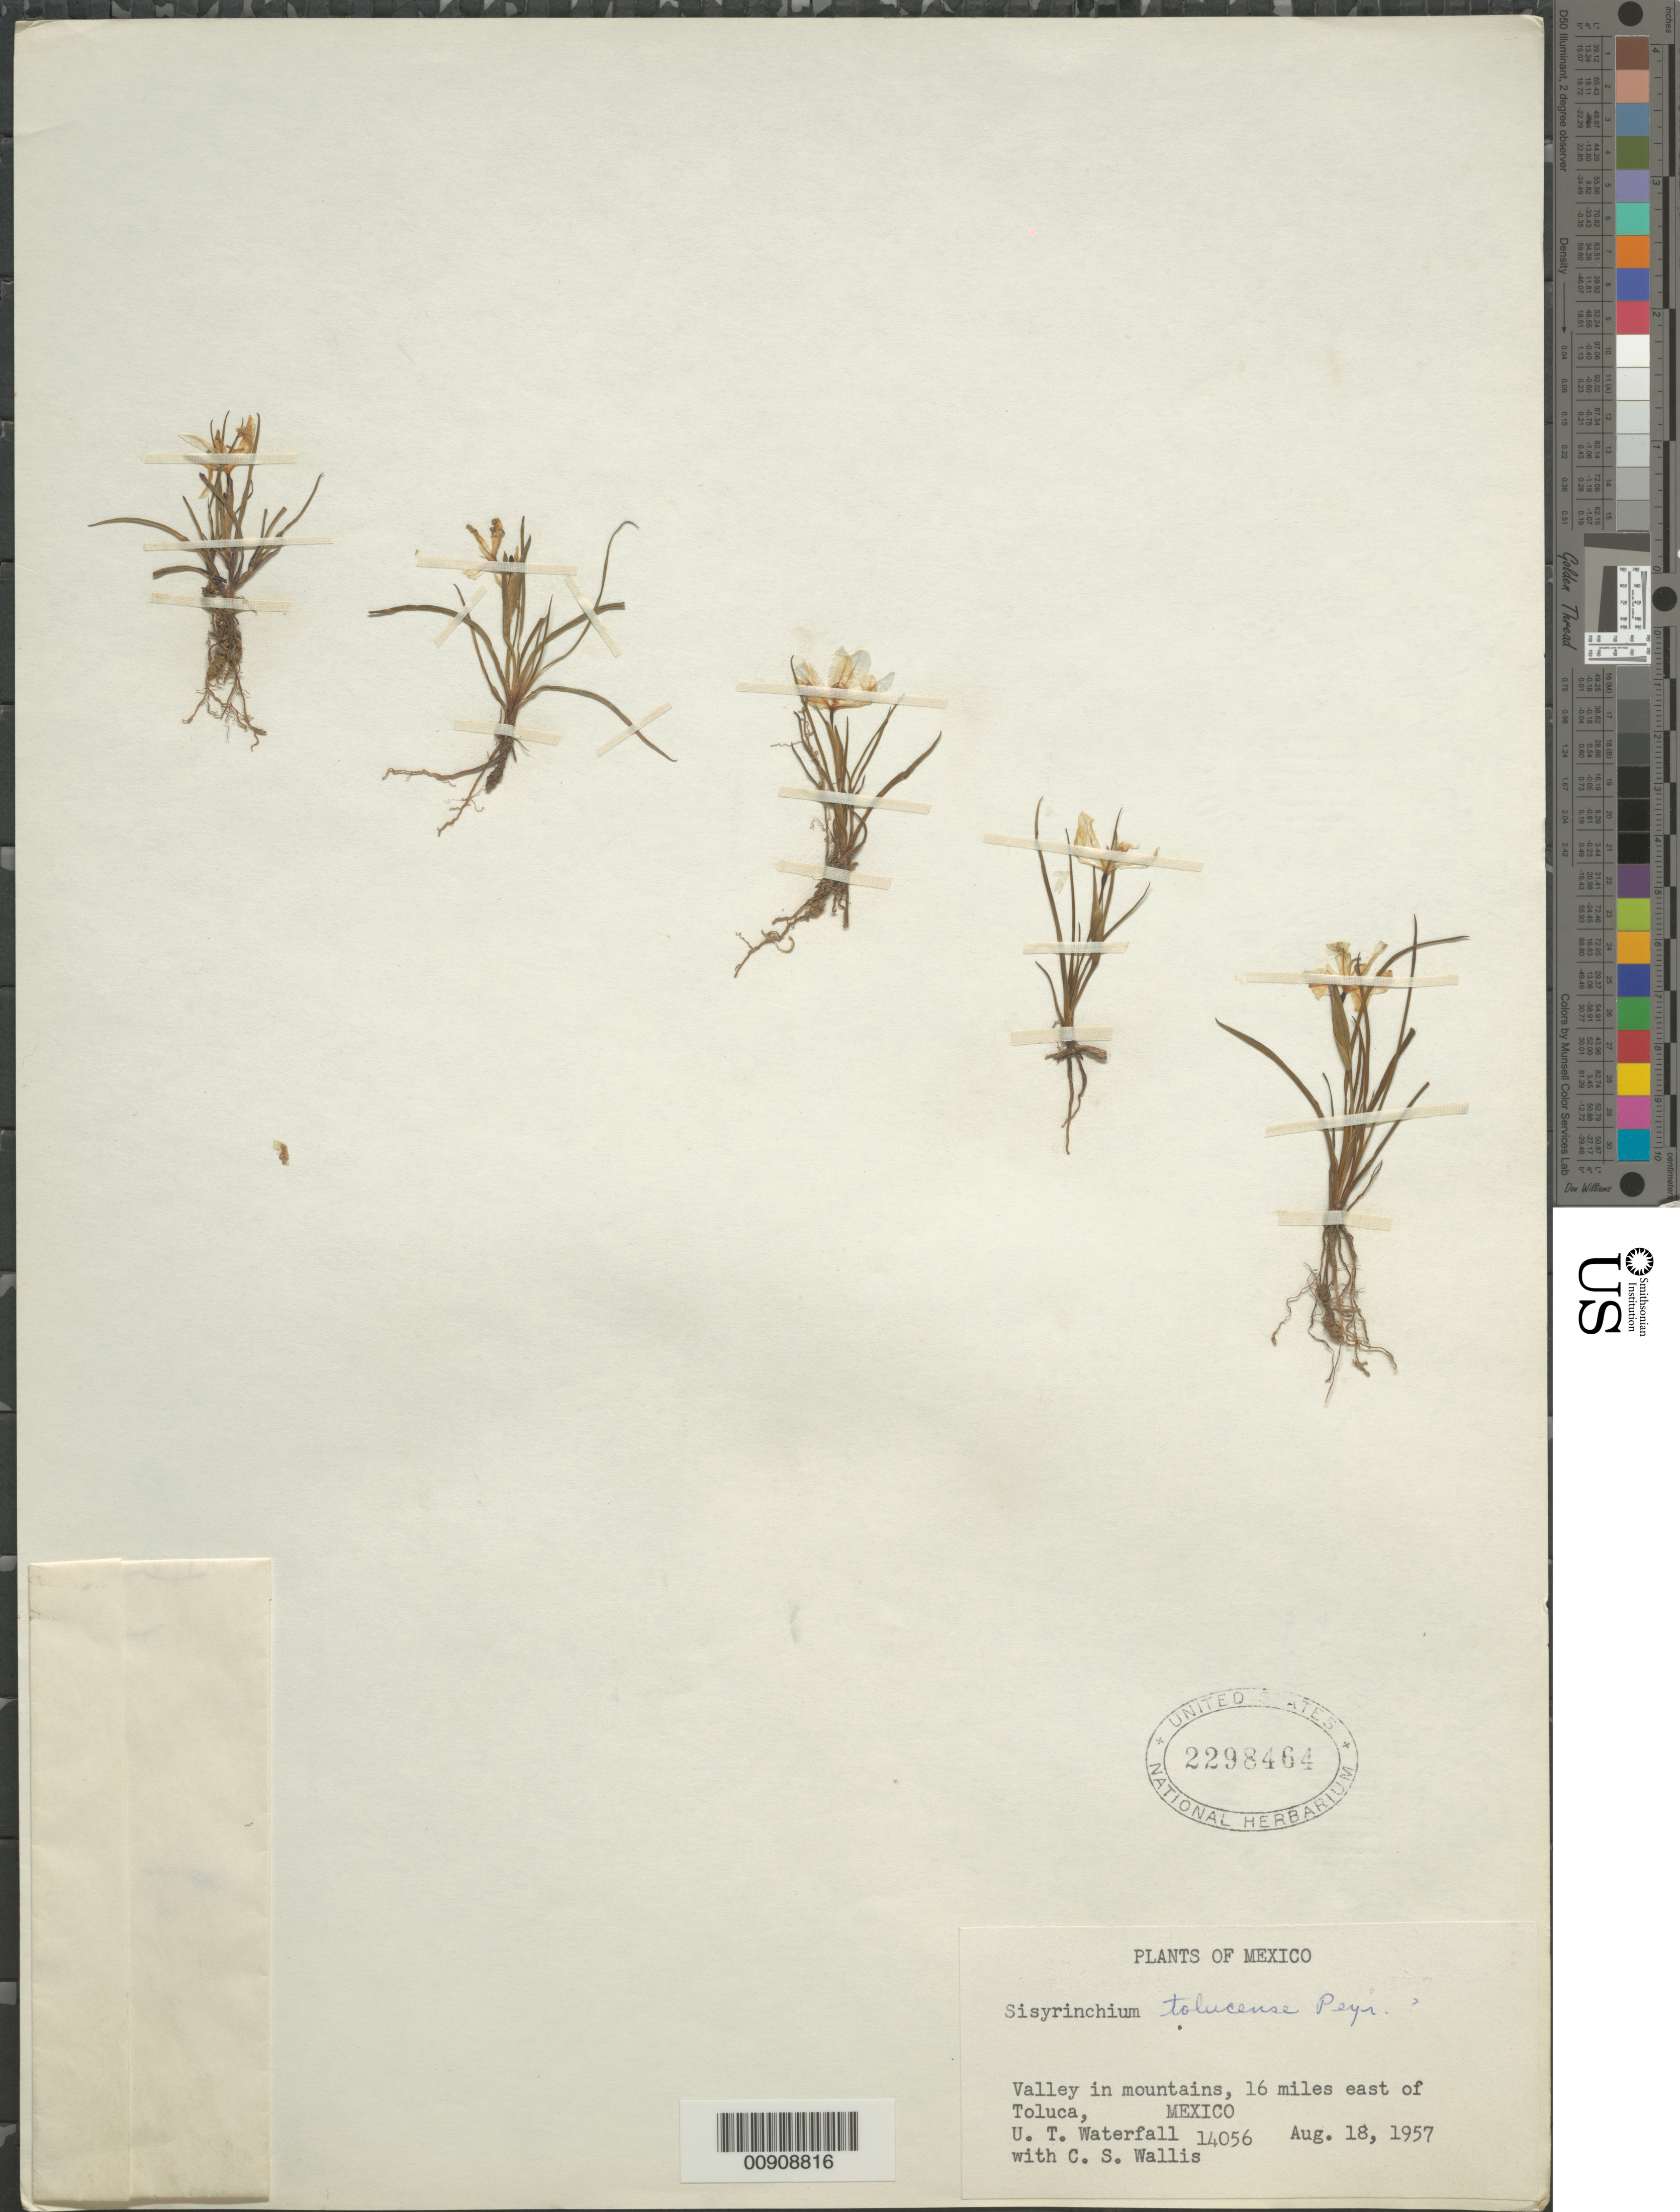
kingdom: Plantae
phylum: Tracheophyta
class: Liliopsida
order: Asparagales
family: Iridaceae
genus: Sisyrinchium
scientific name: Sisyrinchium tolucense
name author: Peyr.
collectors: U. T. Waterfall & C. S. Wallis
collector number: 14056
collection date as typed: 18 Aug 1957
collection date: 1957-08-18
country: Mexico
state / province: México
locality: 16 miles east of Toluca.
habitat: Valley in mountains.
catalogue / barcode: US 2298464